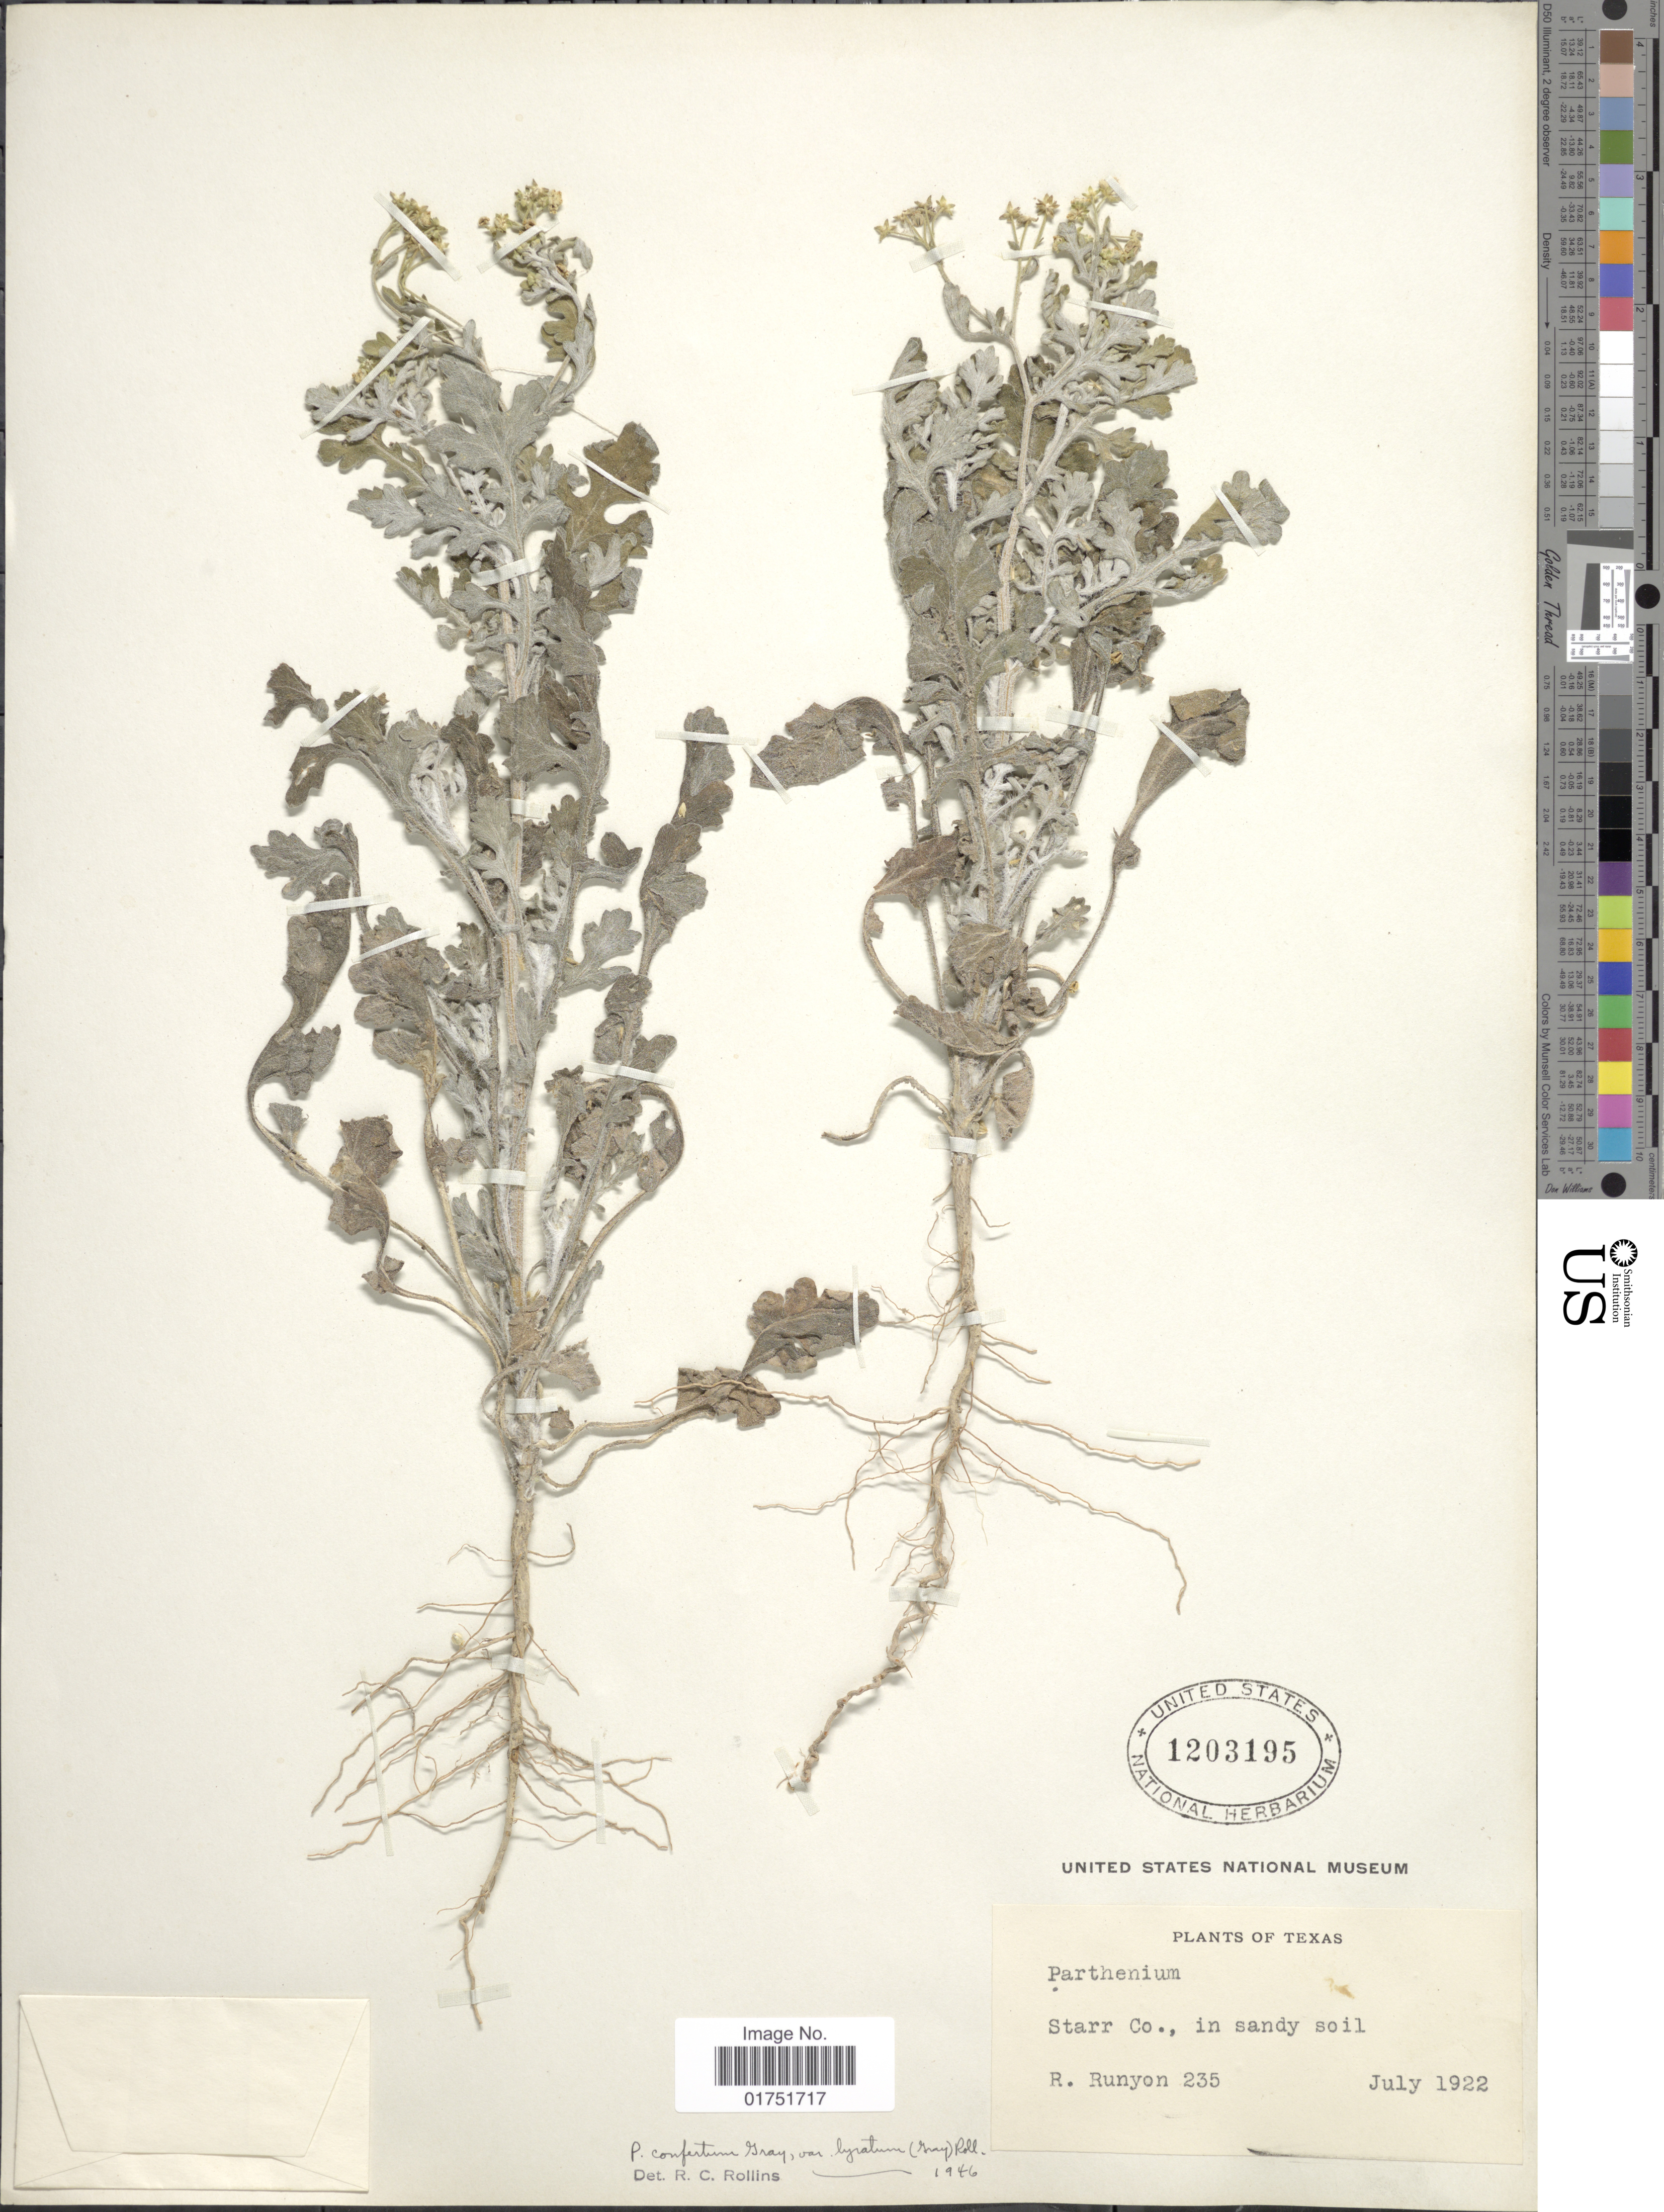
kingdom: Plantae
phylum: Tracheophyta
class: Magnoliopsida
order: Asterales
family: Asteraceae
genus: Parthenium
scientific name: Parthenium confertum var. lyratum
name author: (A. Gray) Rollins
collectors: R. Runyon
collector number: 235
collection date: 1922-07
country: United States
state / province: Texas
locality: Starr Co.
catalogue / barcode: US 1203195